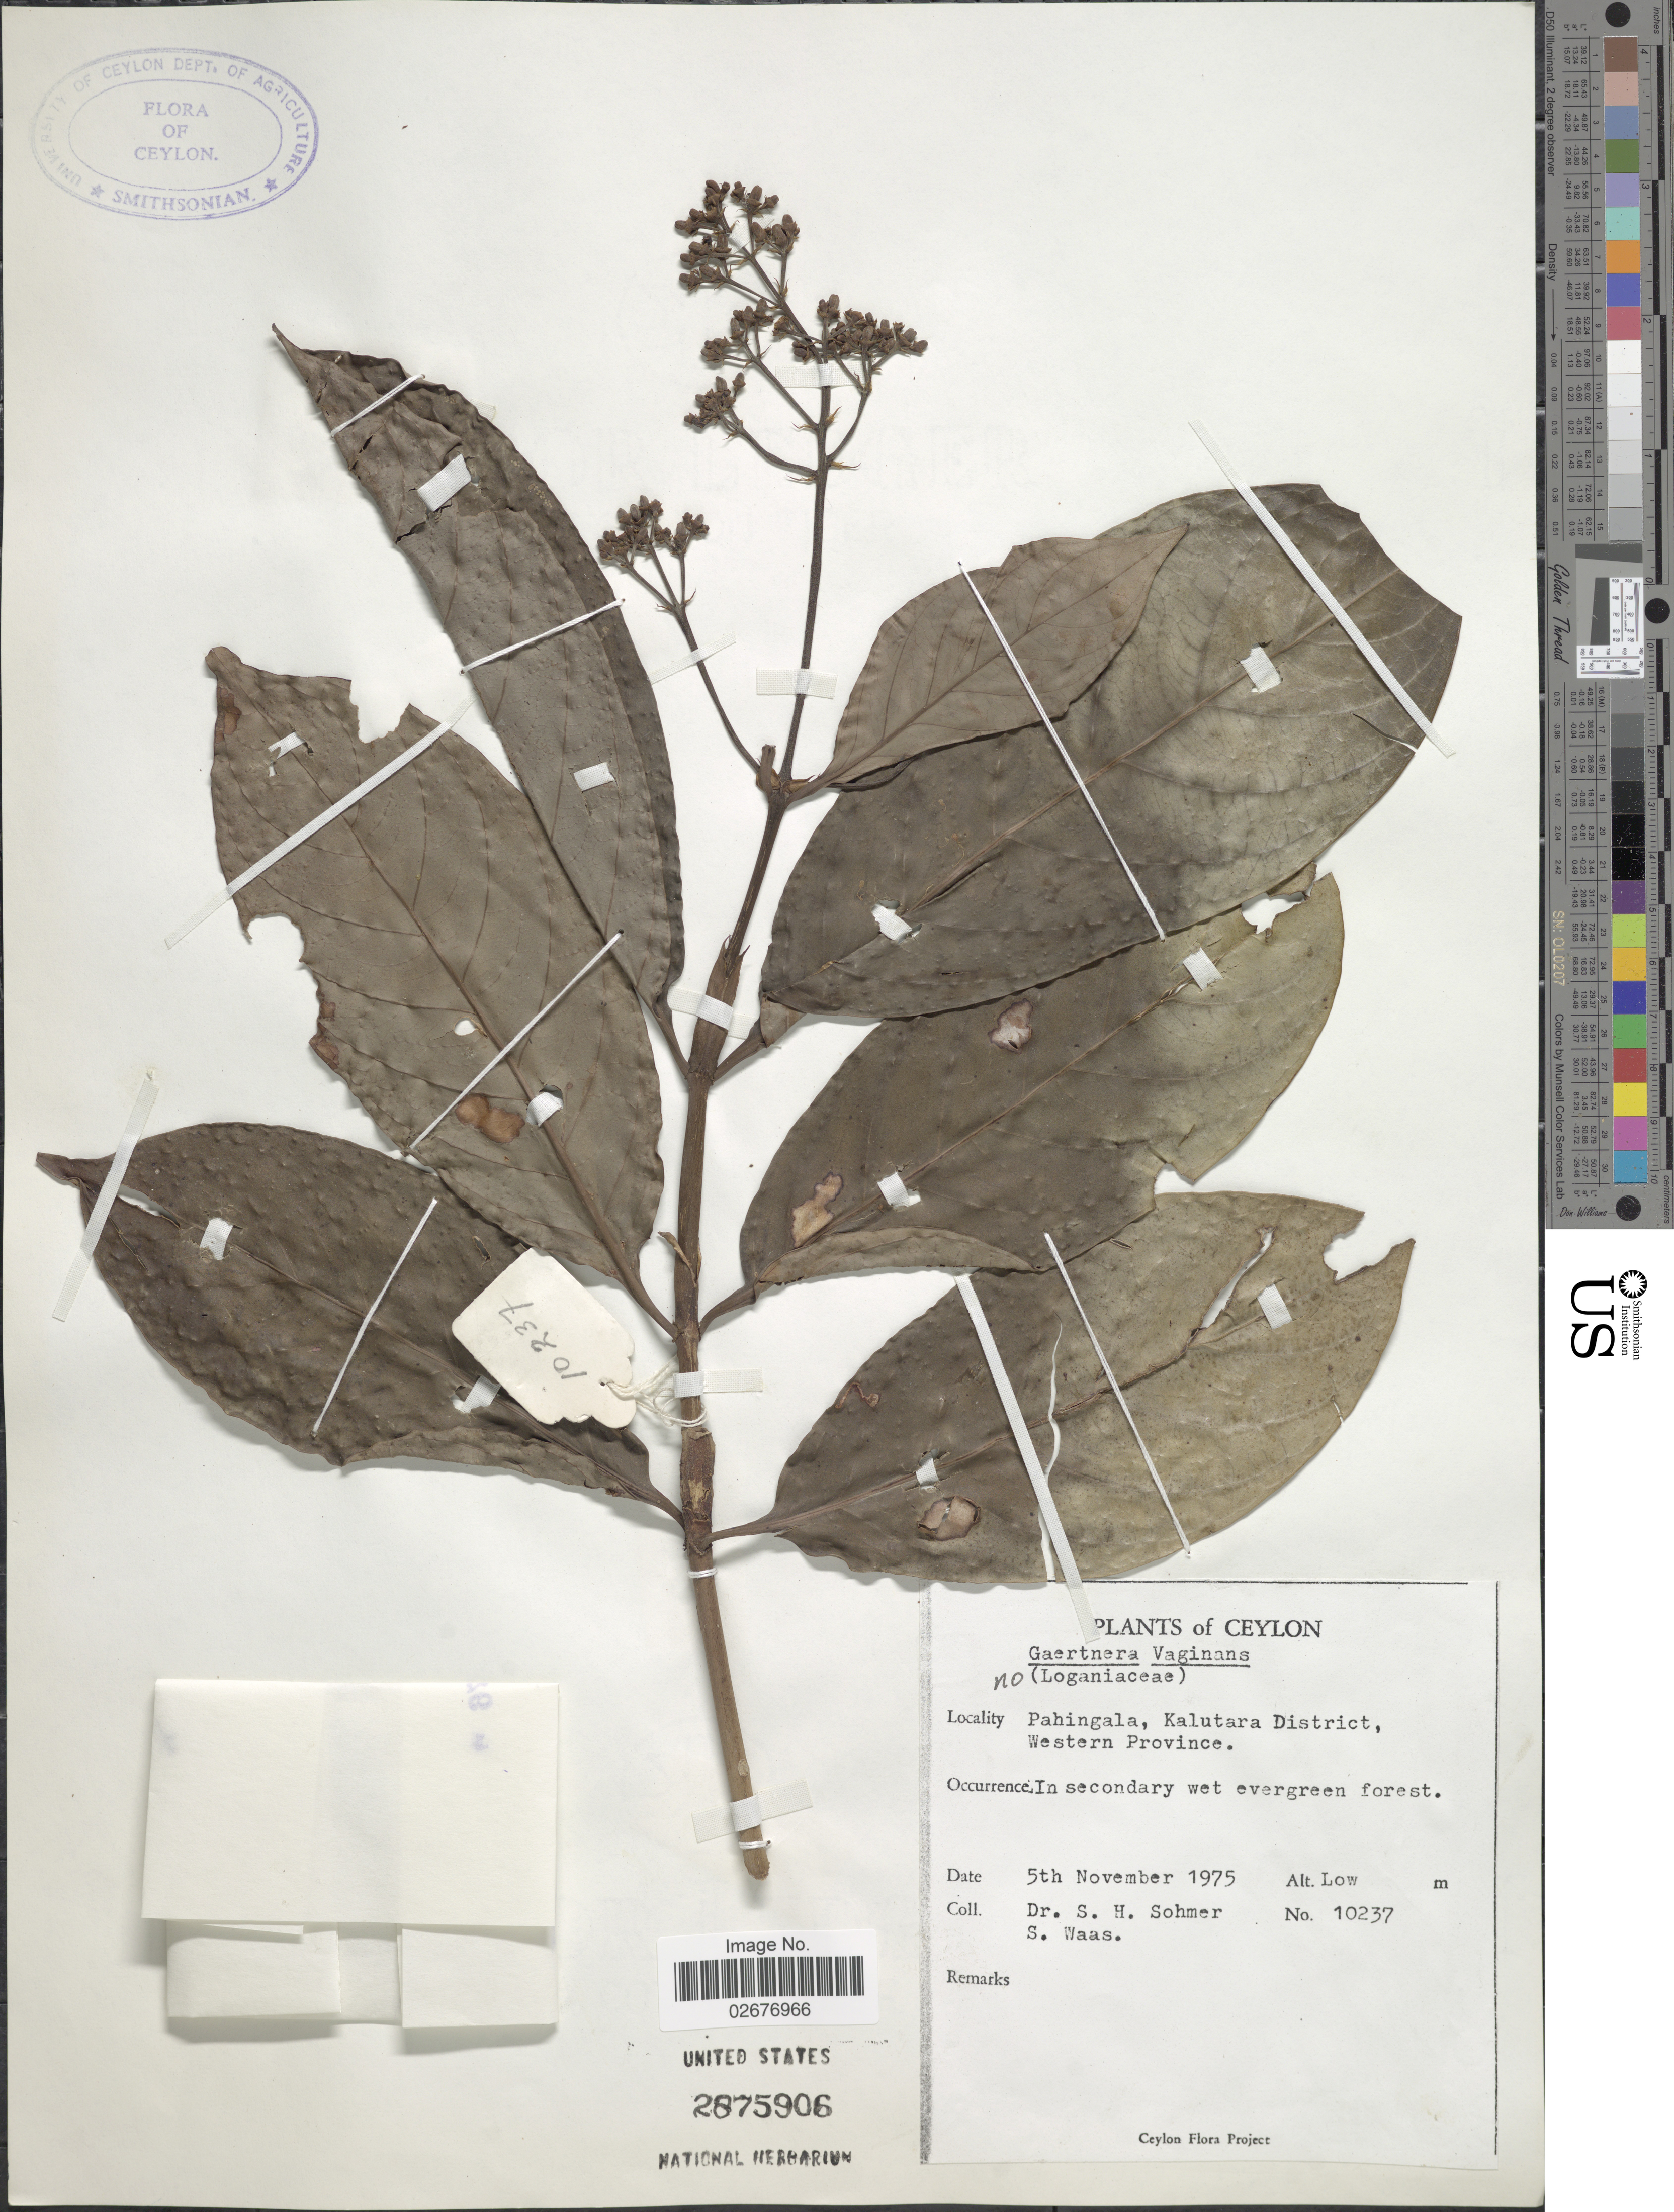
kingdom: Plantae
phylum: Tracheophyta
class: Magnoliopsida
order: Gentianales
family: Rubiaceae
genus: Gaertnera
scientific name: Gaertnera vaginans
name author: (DC.) Merr.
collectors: S. H. Sohmer & S. Waas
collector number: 10237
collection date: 1975-11-05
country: Sri Lanka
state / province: Western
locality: Ceylon, Pahingla, Kalutara District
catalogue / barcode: US 2875906